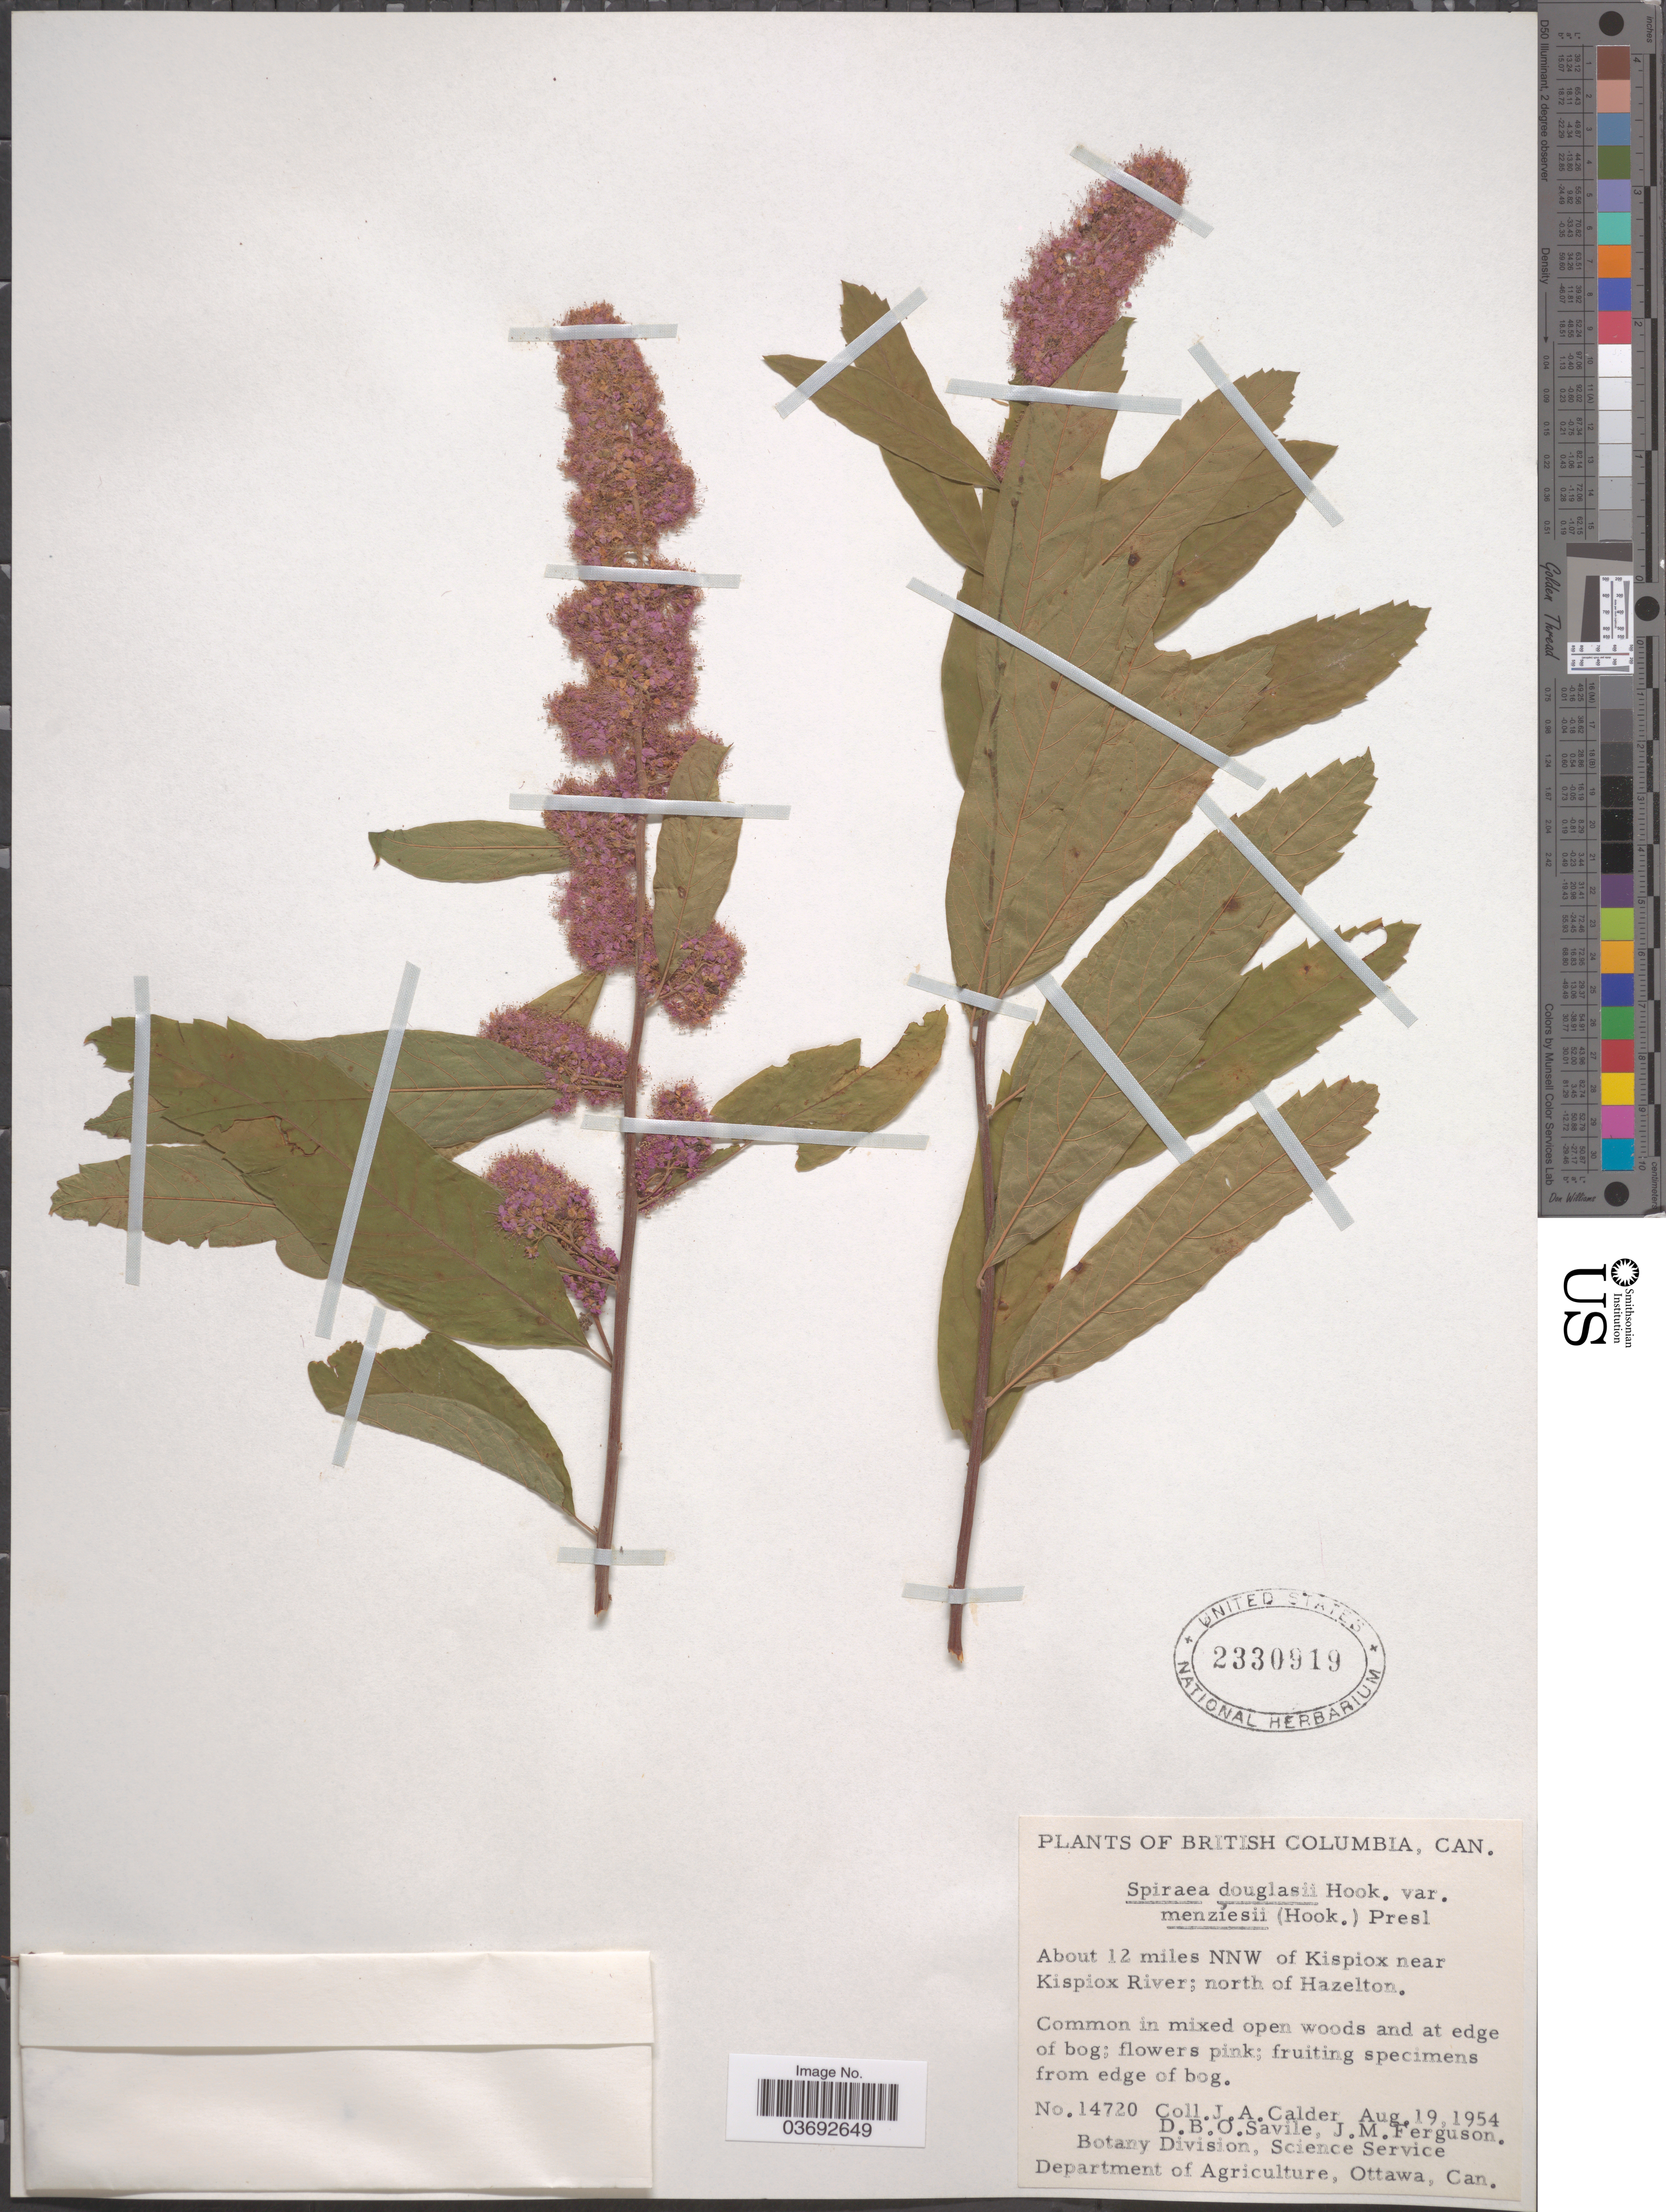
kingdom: Plantae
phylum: Tracheophyta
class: Magnoliopsida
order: Rosales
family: Rosaceae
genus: Spiraea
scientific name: Spiraea menziesii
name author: Hook.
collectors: J. A. Calder, D. Savile & J. M. Ferguson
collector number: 14720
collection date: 1954-08-19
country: Canada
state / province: British Columbia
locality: About 12 miles NNW of Kispiox near Kispiox River; north of Hazelton.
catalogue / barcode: US 2330919